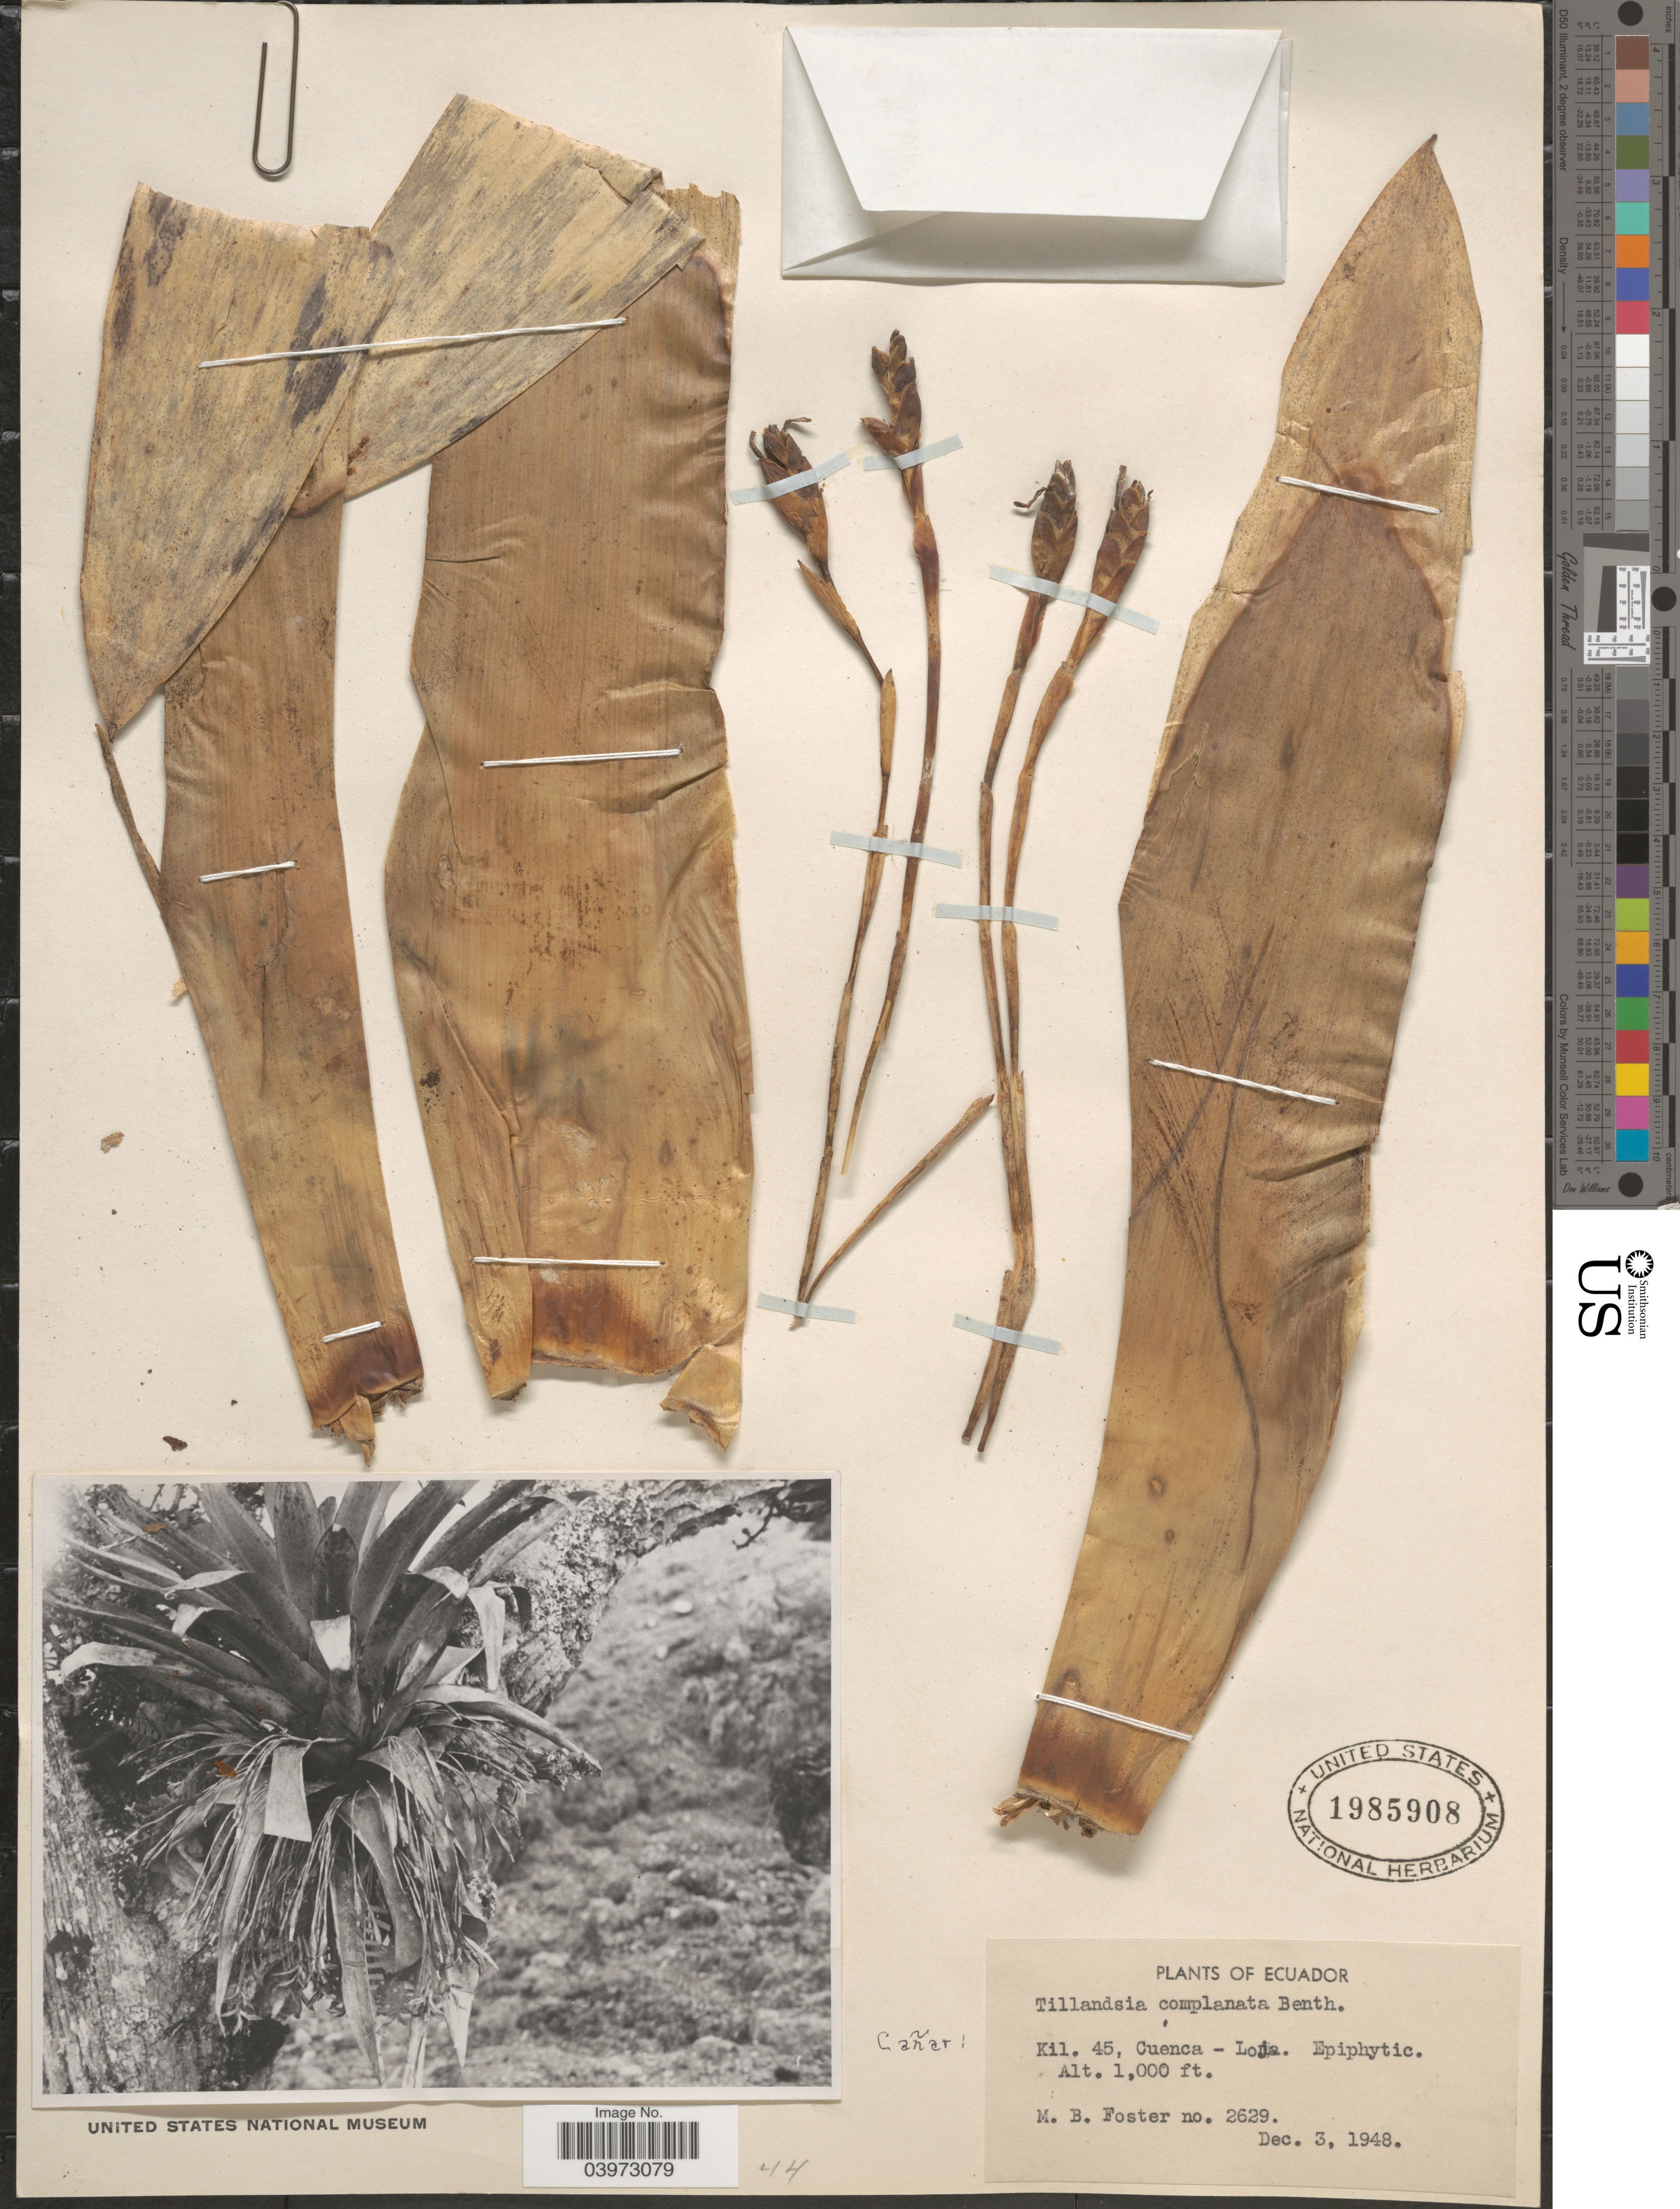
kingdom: Plantae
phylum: Tracheophyta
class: Liliopsida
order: Poales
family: Bromeliaceae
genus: Tillandsia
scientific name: Tillandsia complanata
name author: Benth.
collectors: M. B. Foster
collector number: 2629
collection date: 1948-12-03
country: Ecuador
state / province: Cañar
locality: Kil. 45, Cuenca - Loja.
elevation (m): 305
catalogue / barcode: US 1985908